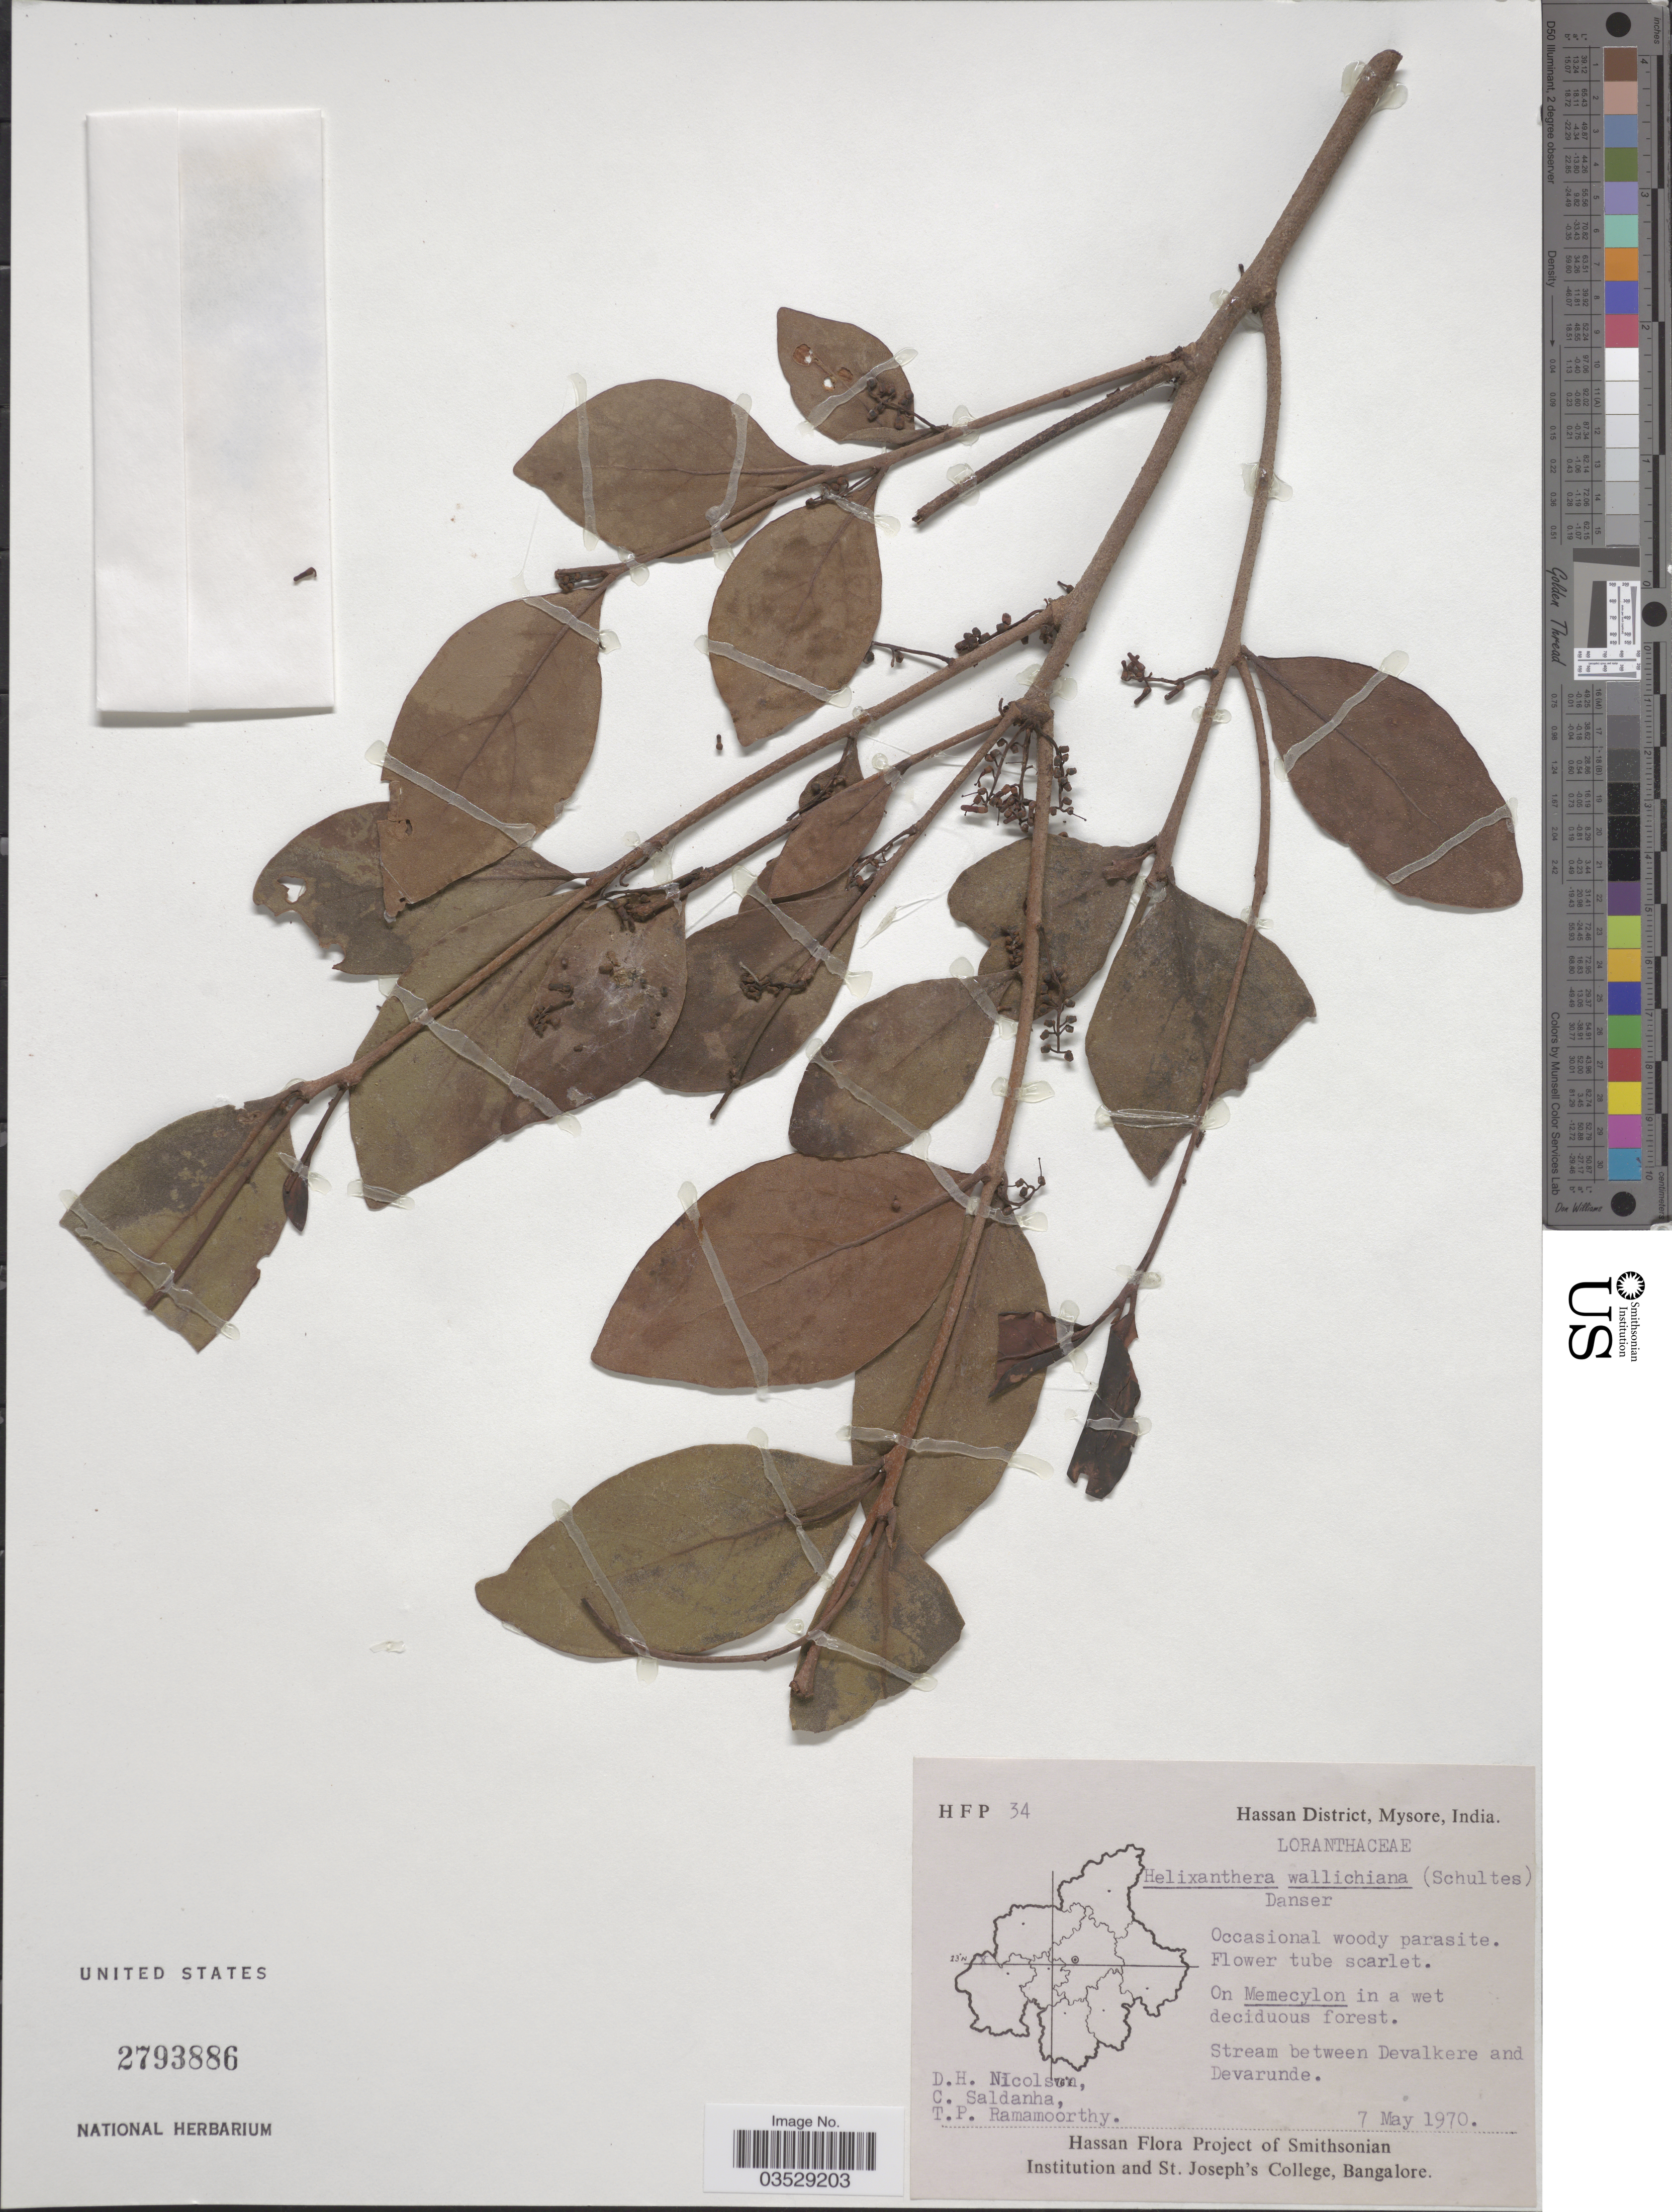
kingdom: Plantae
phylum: Tracheophyta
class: Magnoliopsida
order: Santalales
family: Loranthaceae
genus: Helixanthera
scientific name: Helixanthera wallichiana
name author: Danser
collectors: D. H. Nicolson, C. Saldanha & T. P. Ramamoorthy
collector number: HFP 34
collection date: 1970-05-07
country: India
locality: Hassan District, Mysore. Stream between Devalkere and Devarunde.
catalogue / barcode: US 2793886